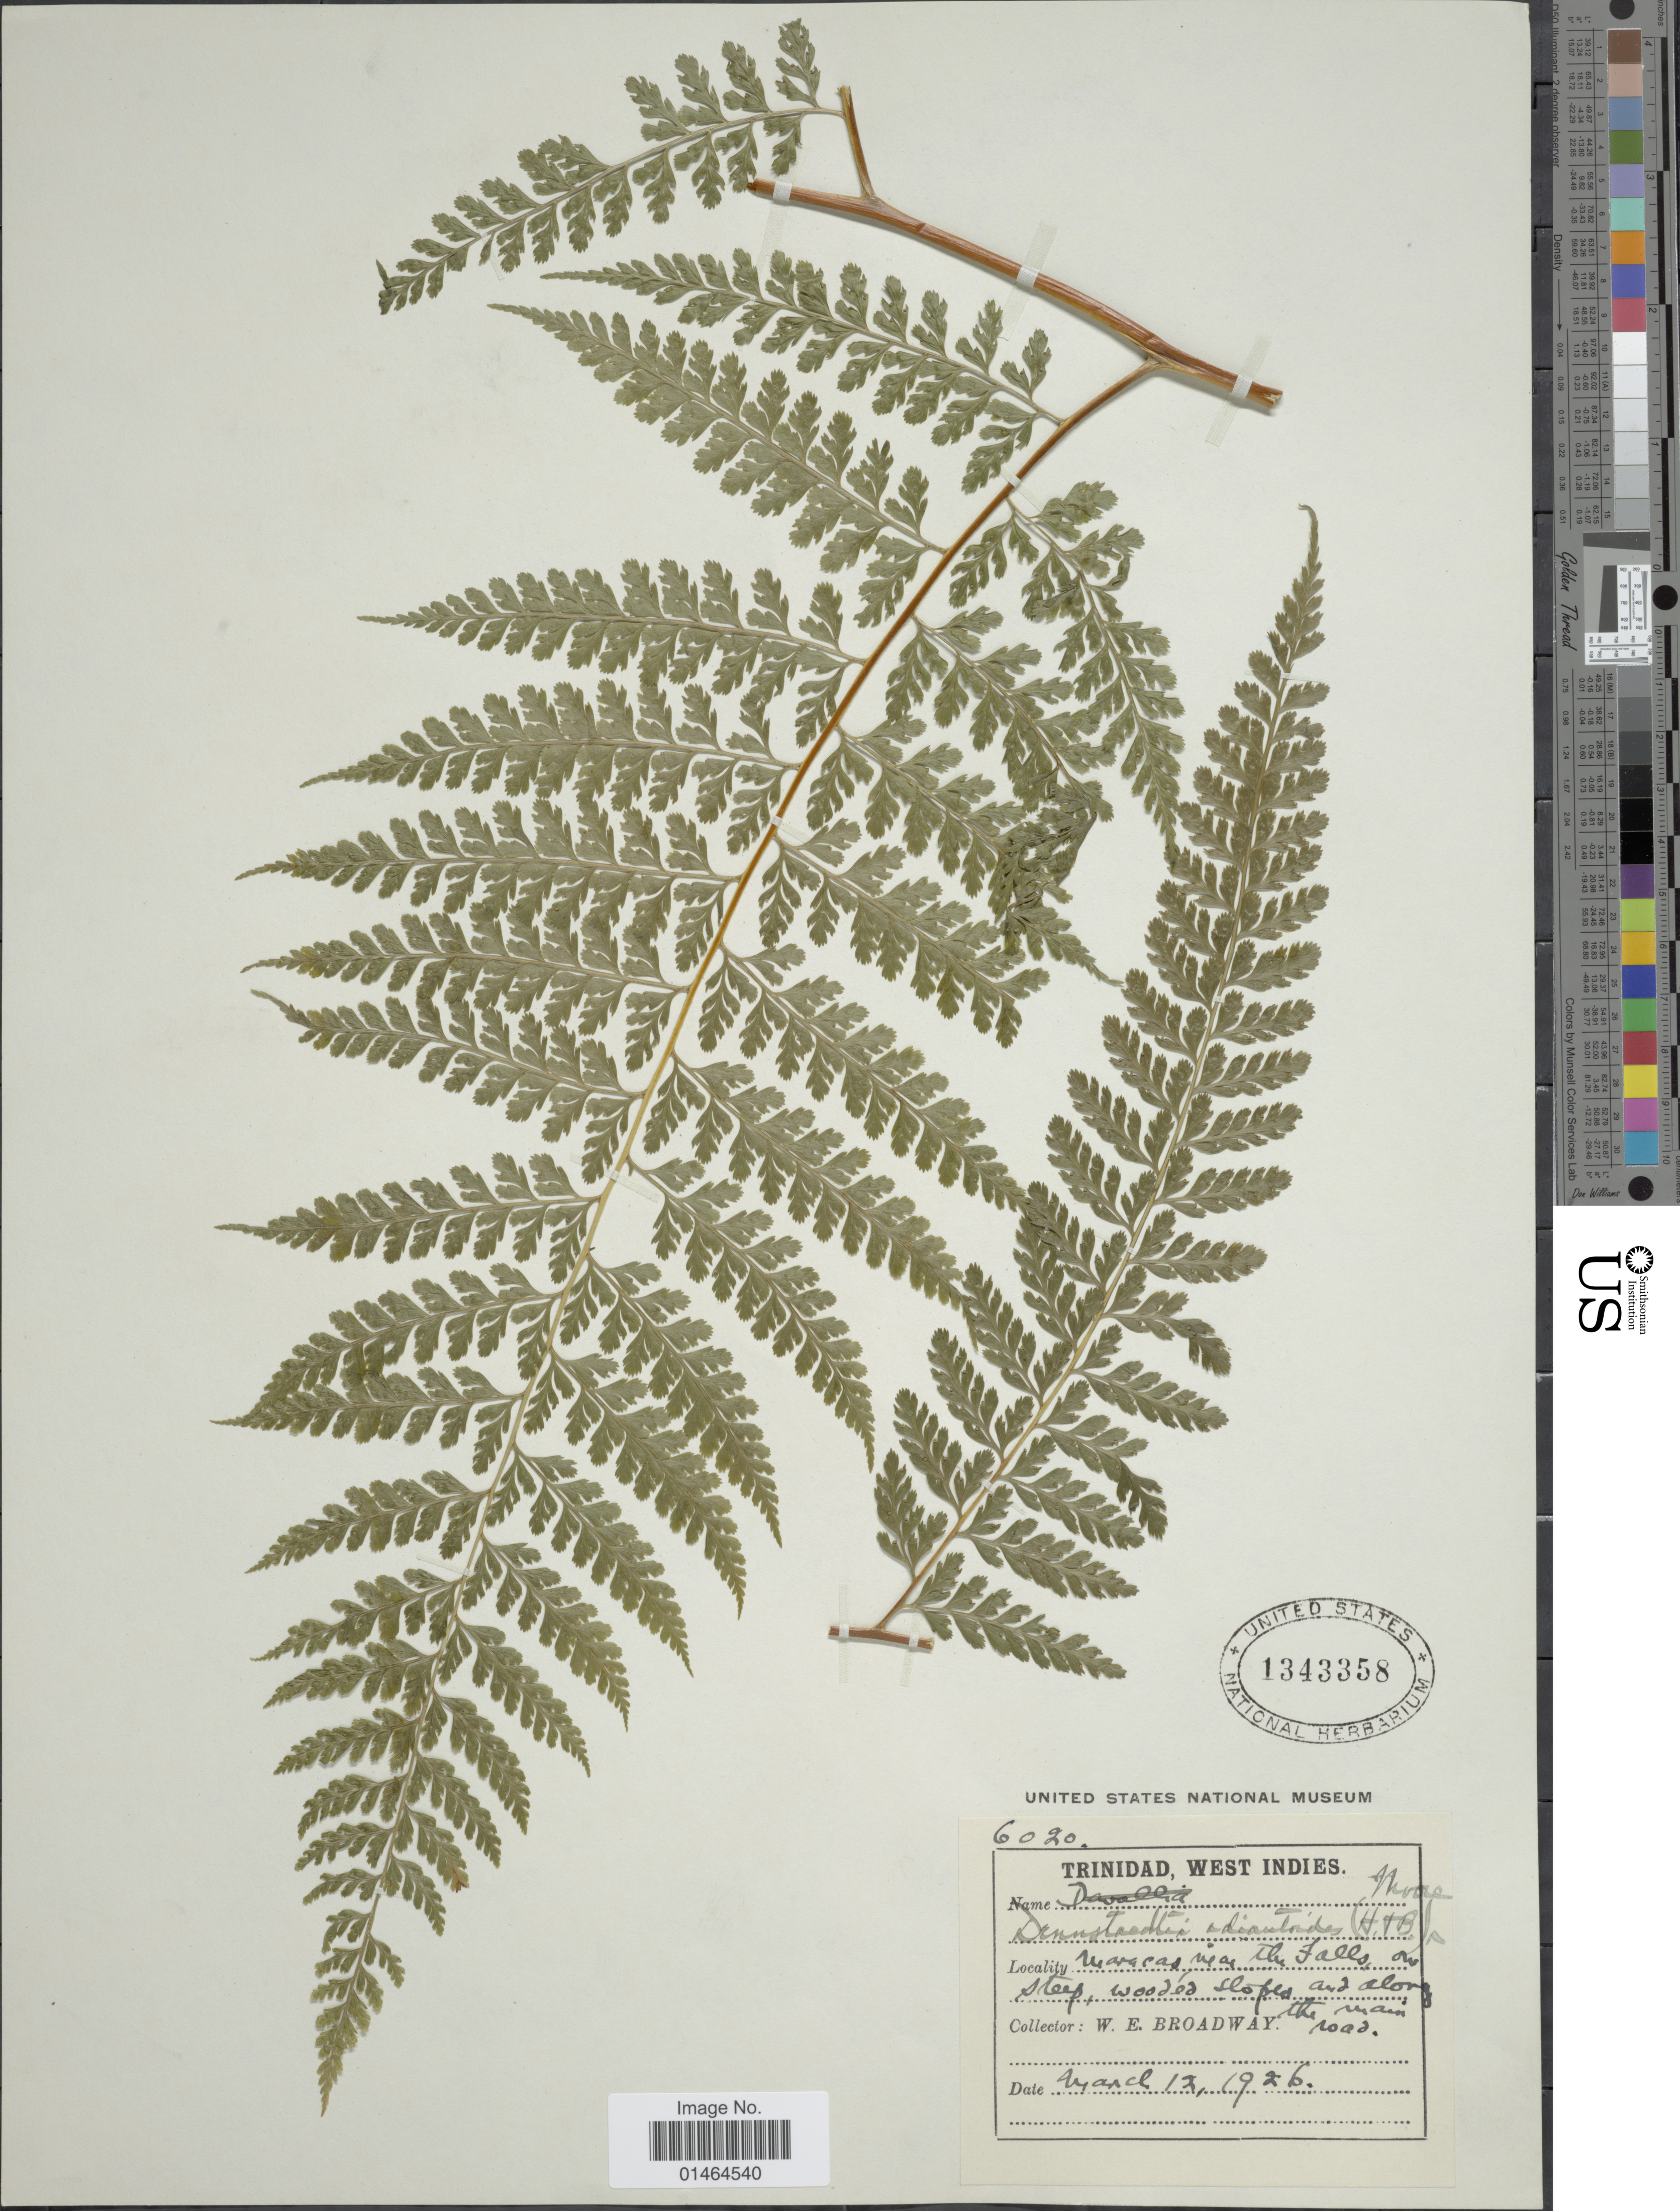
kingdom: Plantae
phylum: Tracheophyta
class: Polypodiopsida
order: Polypodiales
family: Dennstaedtiaceae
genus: Dennstaedtia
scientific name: Dennstaedtia bipinnata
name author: (Cav.) Maxon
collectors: W. E. Broadway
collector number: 6020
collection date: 1926-03-12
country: Trinidad and Tobago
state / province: Trinidad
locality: West Indies. Maracas near the Falls, on steep, wooded slopes and along the main road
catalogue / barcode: US 1343358